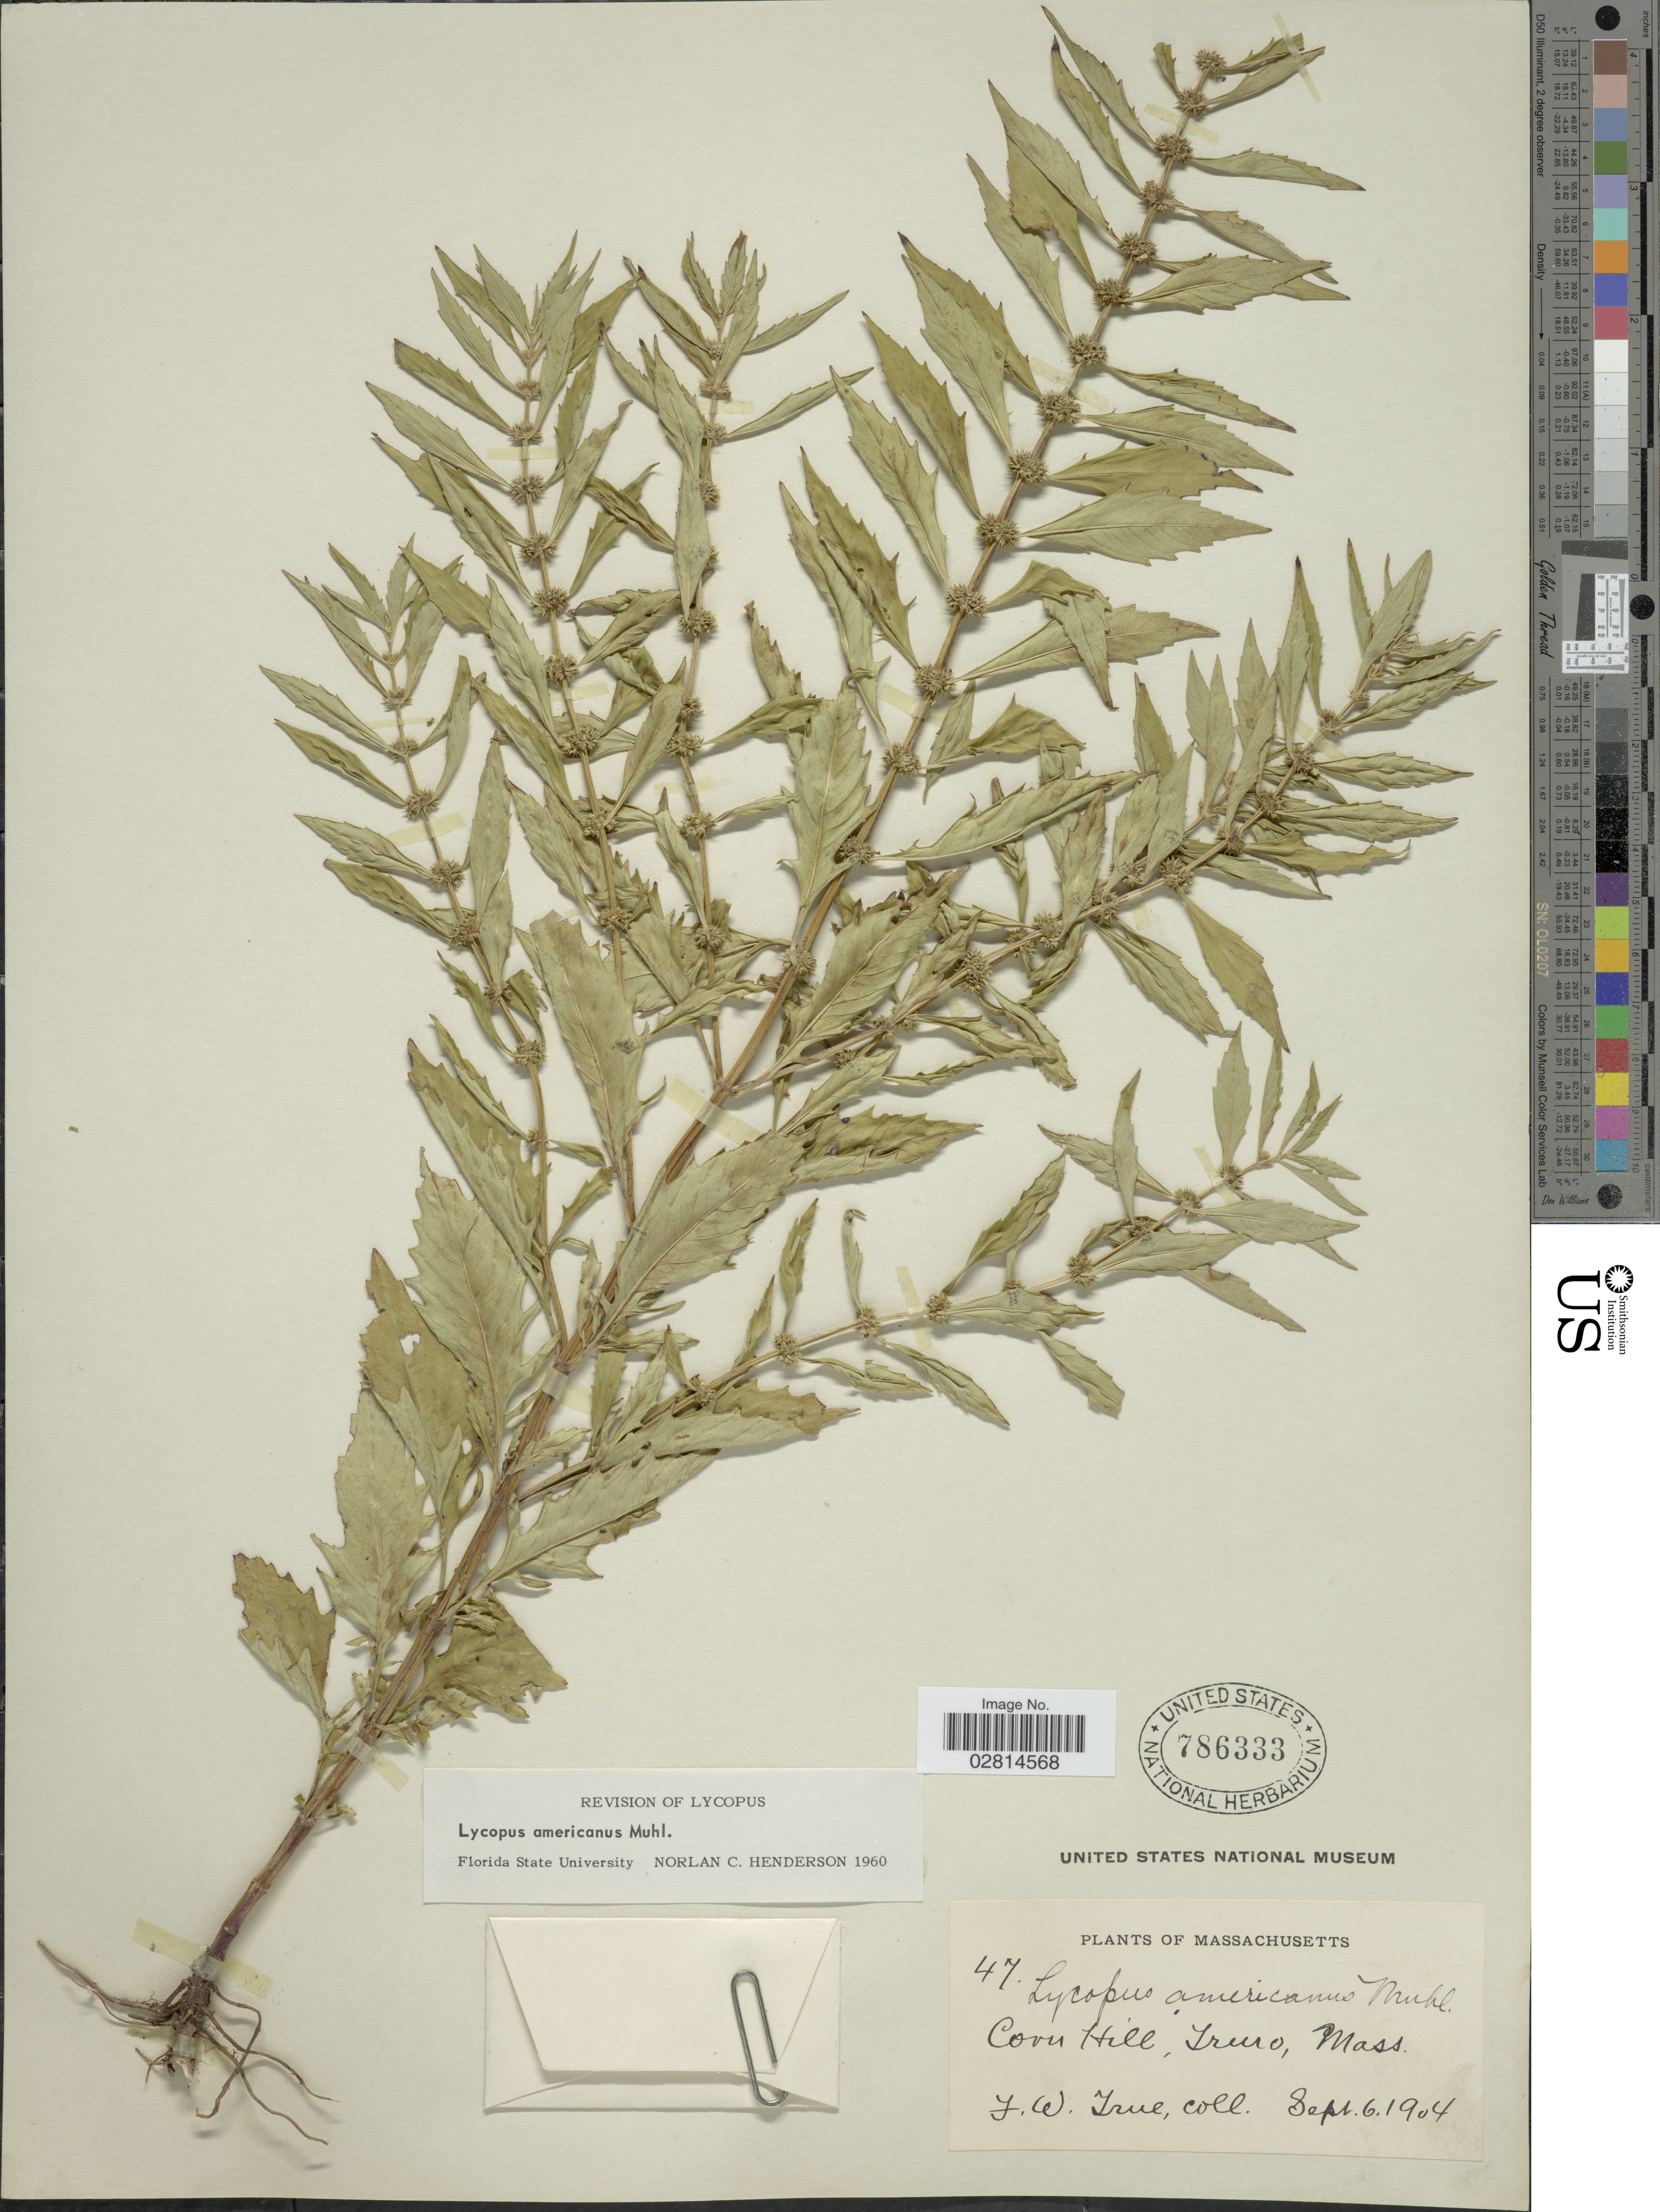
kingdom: Plantae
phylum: Tracheophyta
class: Magnoliopsida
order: Lamiales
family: Lamiaceae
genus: Lycopus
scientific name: Lycopus americanus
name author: Muhl. ex W.P.C. Barton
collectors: F. True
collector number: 47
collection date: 1904-09-06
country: United States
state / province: Massachusetts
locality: Corn Hill, Truro.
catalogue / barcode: US 786333